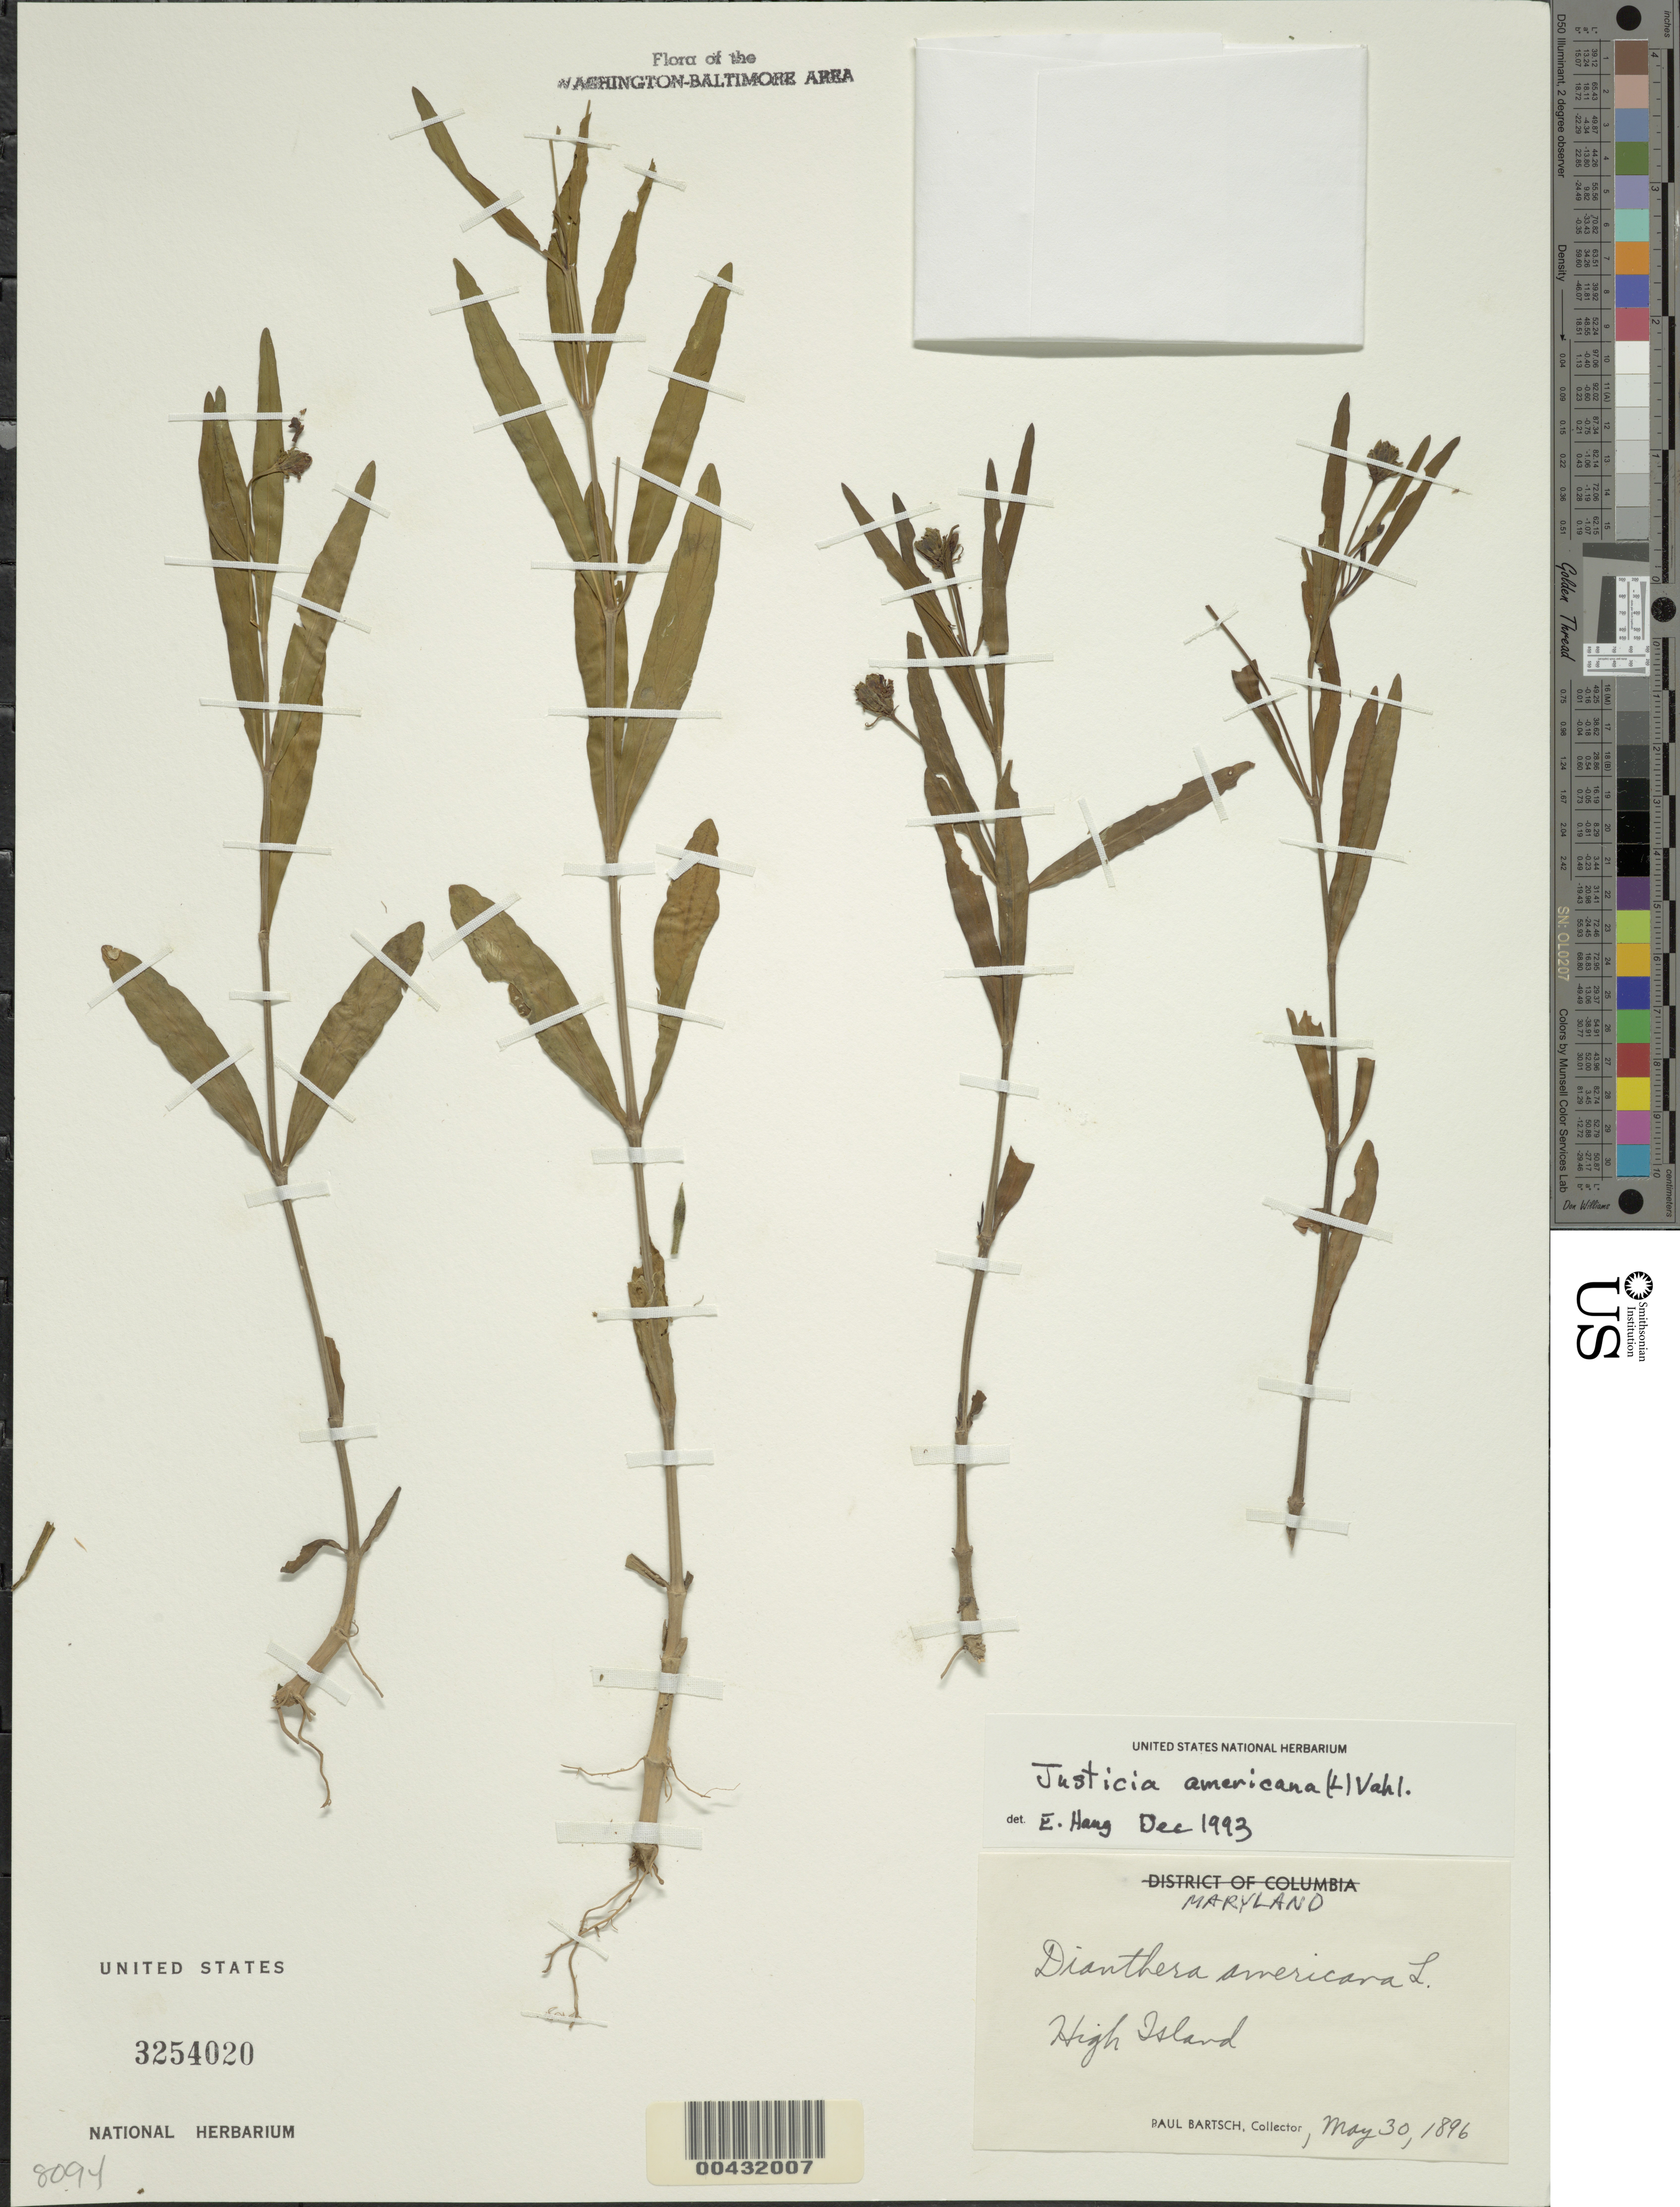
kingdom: Plantae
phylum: Tracheophyta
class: Magnoliopsida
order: Lamiales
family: Acanthaceae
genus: Justicia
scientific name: Justicia americana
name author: (L.) Vahl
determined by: Haug, E., (UNITED STATES)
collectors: P. Bartsch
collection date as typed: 30 May 1896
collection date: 1896-05-30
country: United States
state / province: Maryland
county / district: Montgomery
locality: High Island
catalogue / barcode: US 3254020